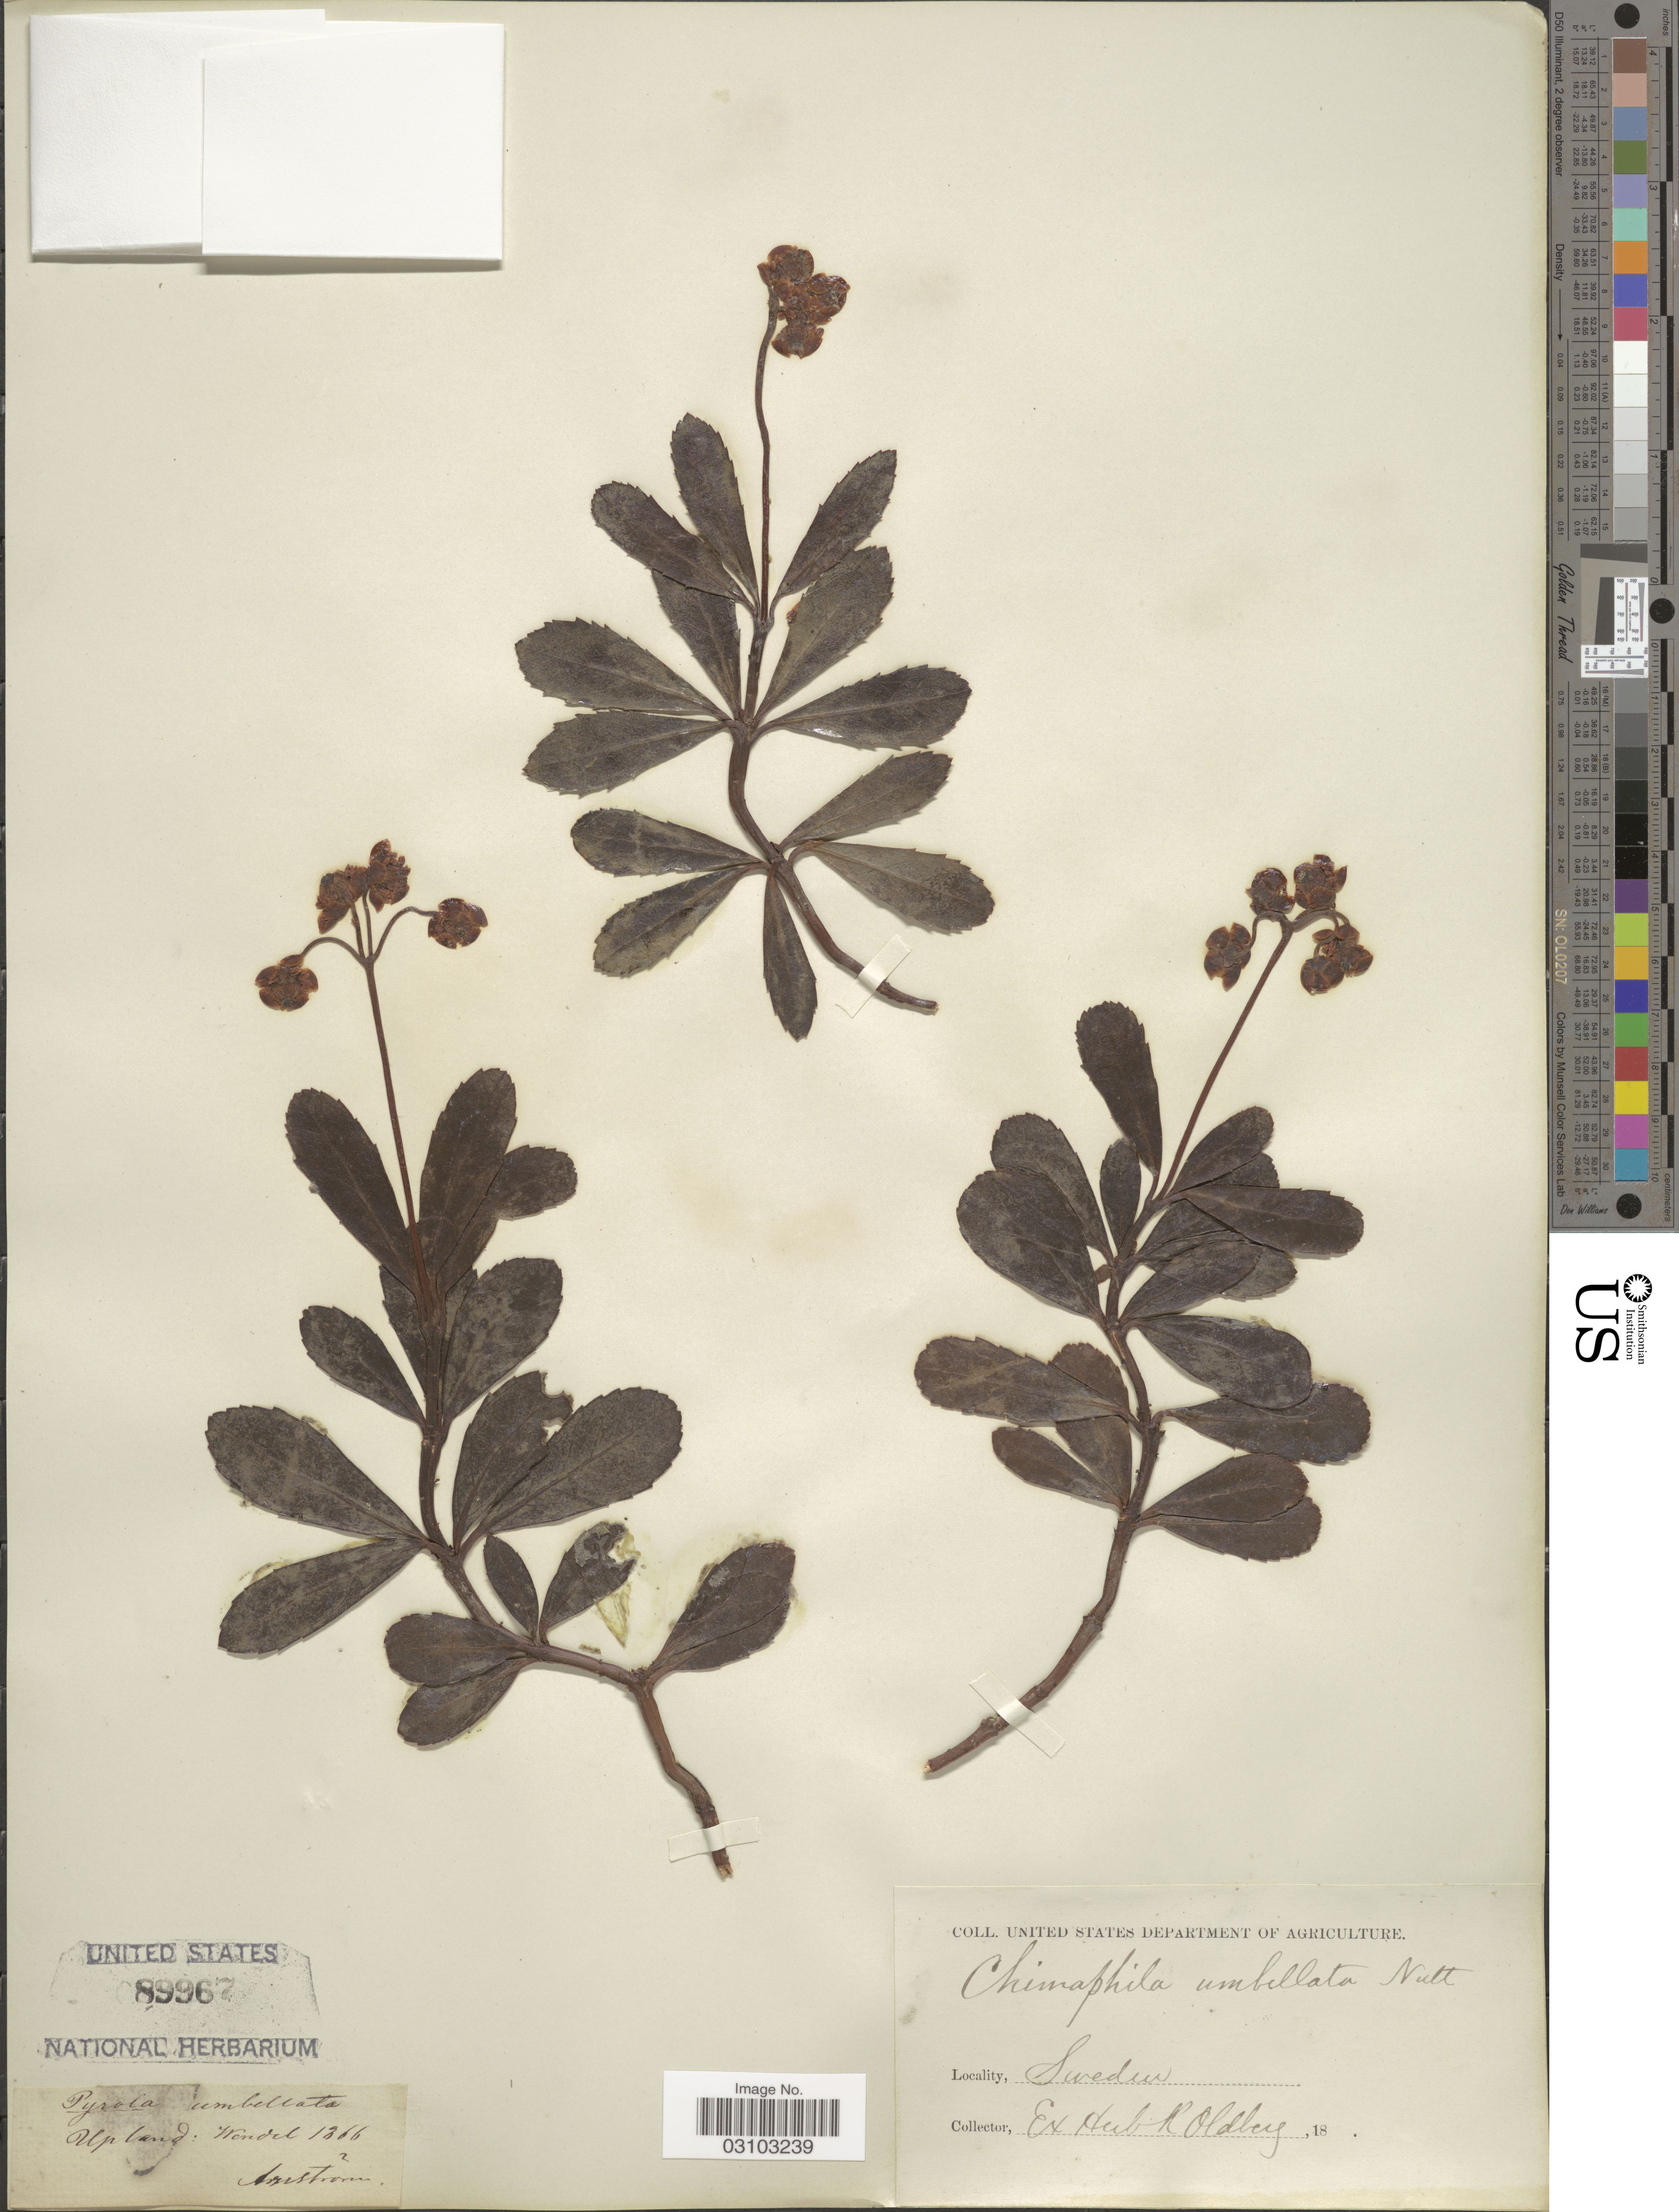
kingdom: Plantae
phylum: Tracheophyta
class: Magnoliopsida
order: Ericales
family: Ericaceae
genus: Chimaphila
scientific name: Chimaphila umbellata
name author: (L.) W.P.C. Barton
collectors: Angstrom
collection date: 1866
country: Sweden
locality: Upland. Wendel.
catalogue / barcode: US 89967